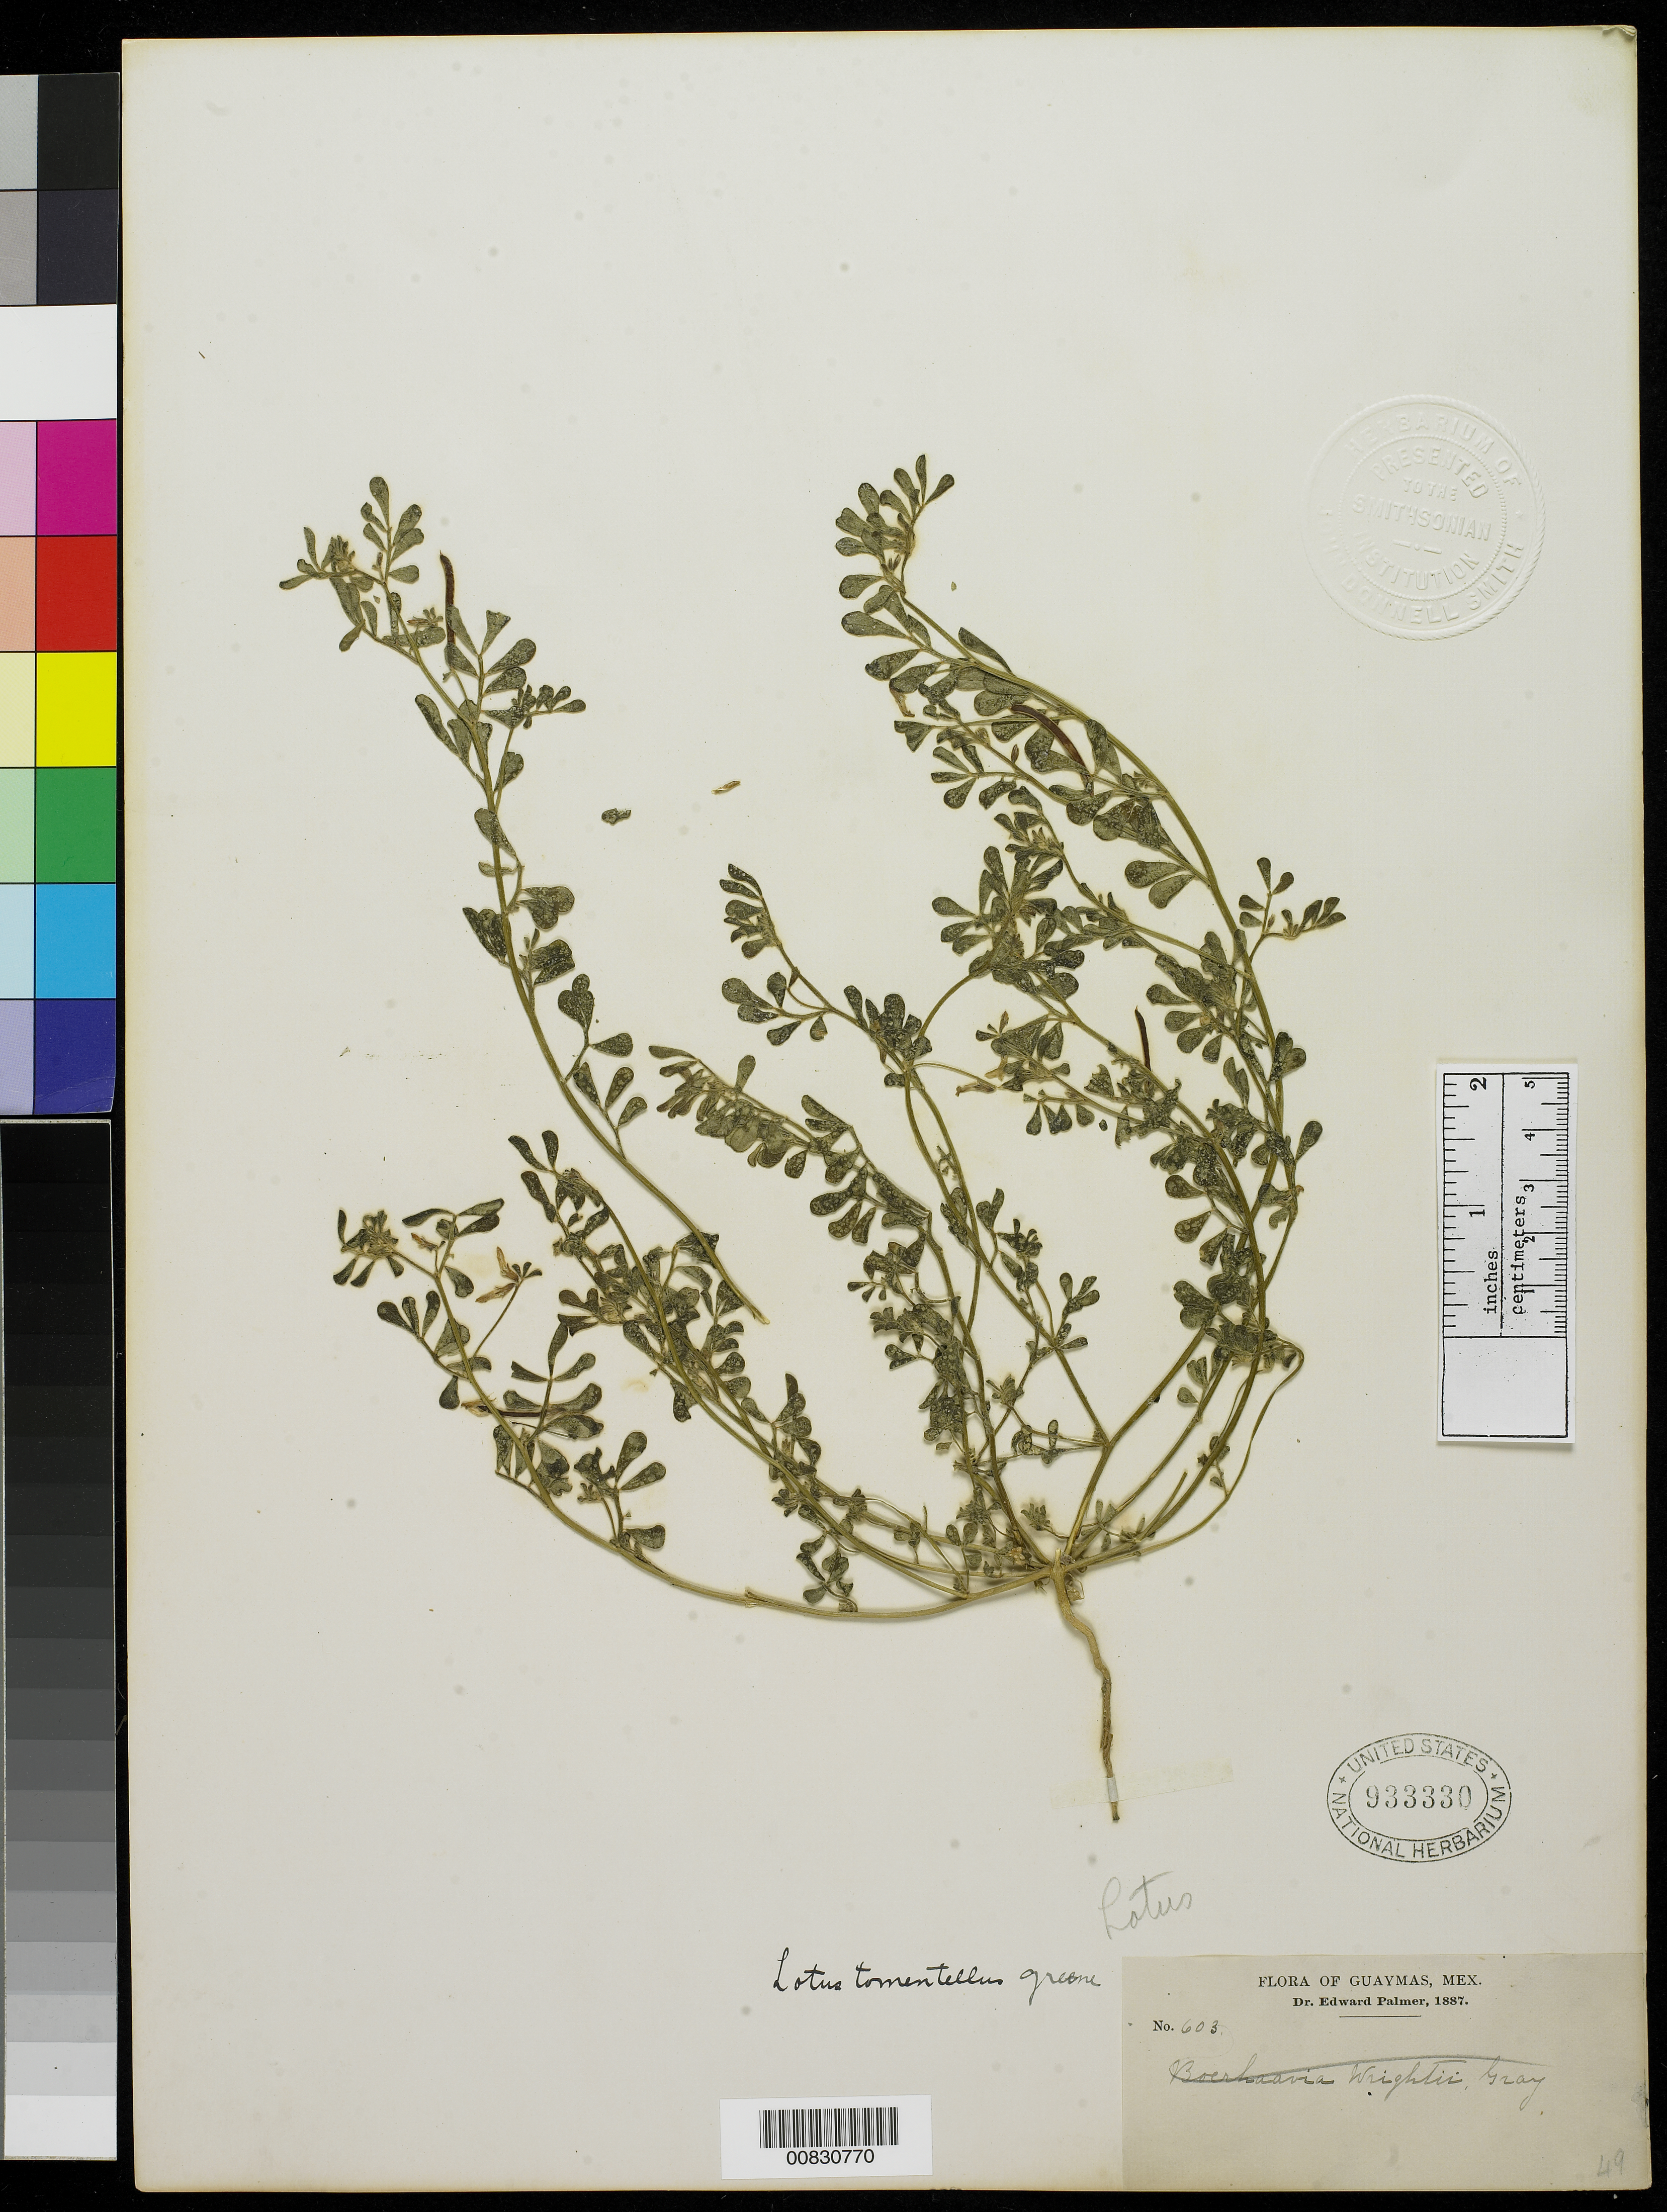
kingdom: Plantae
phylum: Tracheophyta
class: Magnoliopsida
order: Fabales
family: Fabaceae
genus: Ottleya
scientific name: Ottleya strigosa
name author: (Nutt.) D.D. Sokoloff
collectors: E. Palmer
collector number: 603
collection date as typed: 1887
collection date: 1887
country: Mexico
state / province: Sonora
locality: Guaymas, Sonora.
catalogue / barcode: US 933330